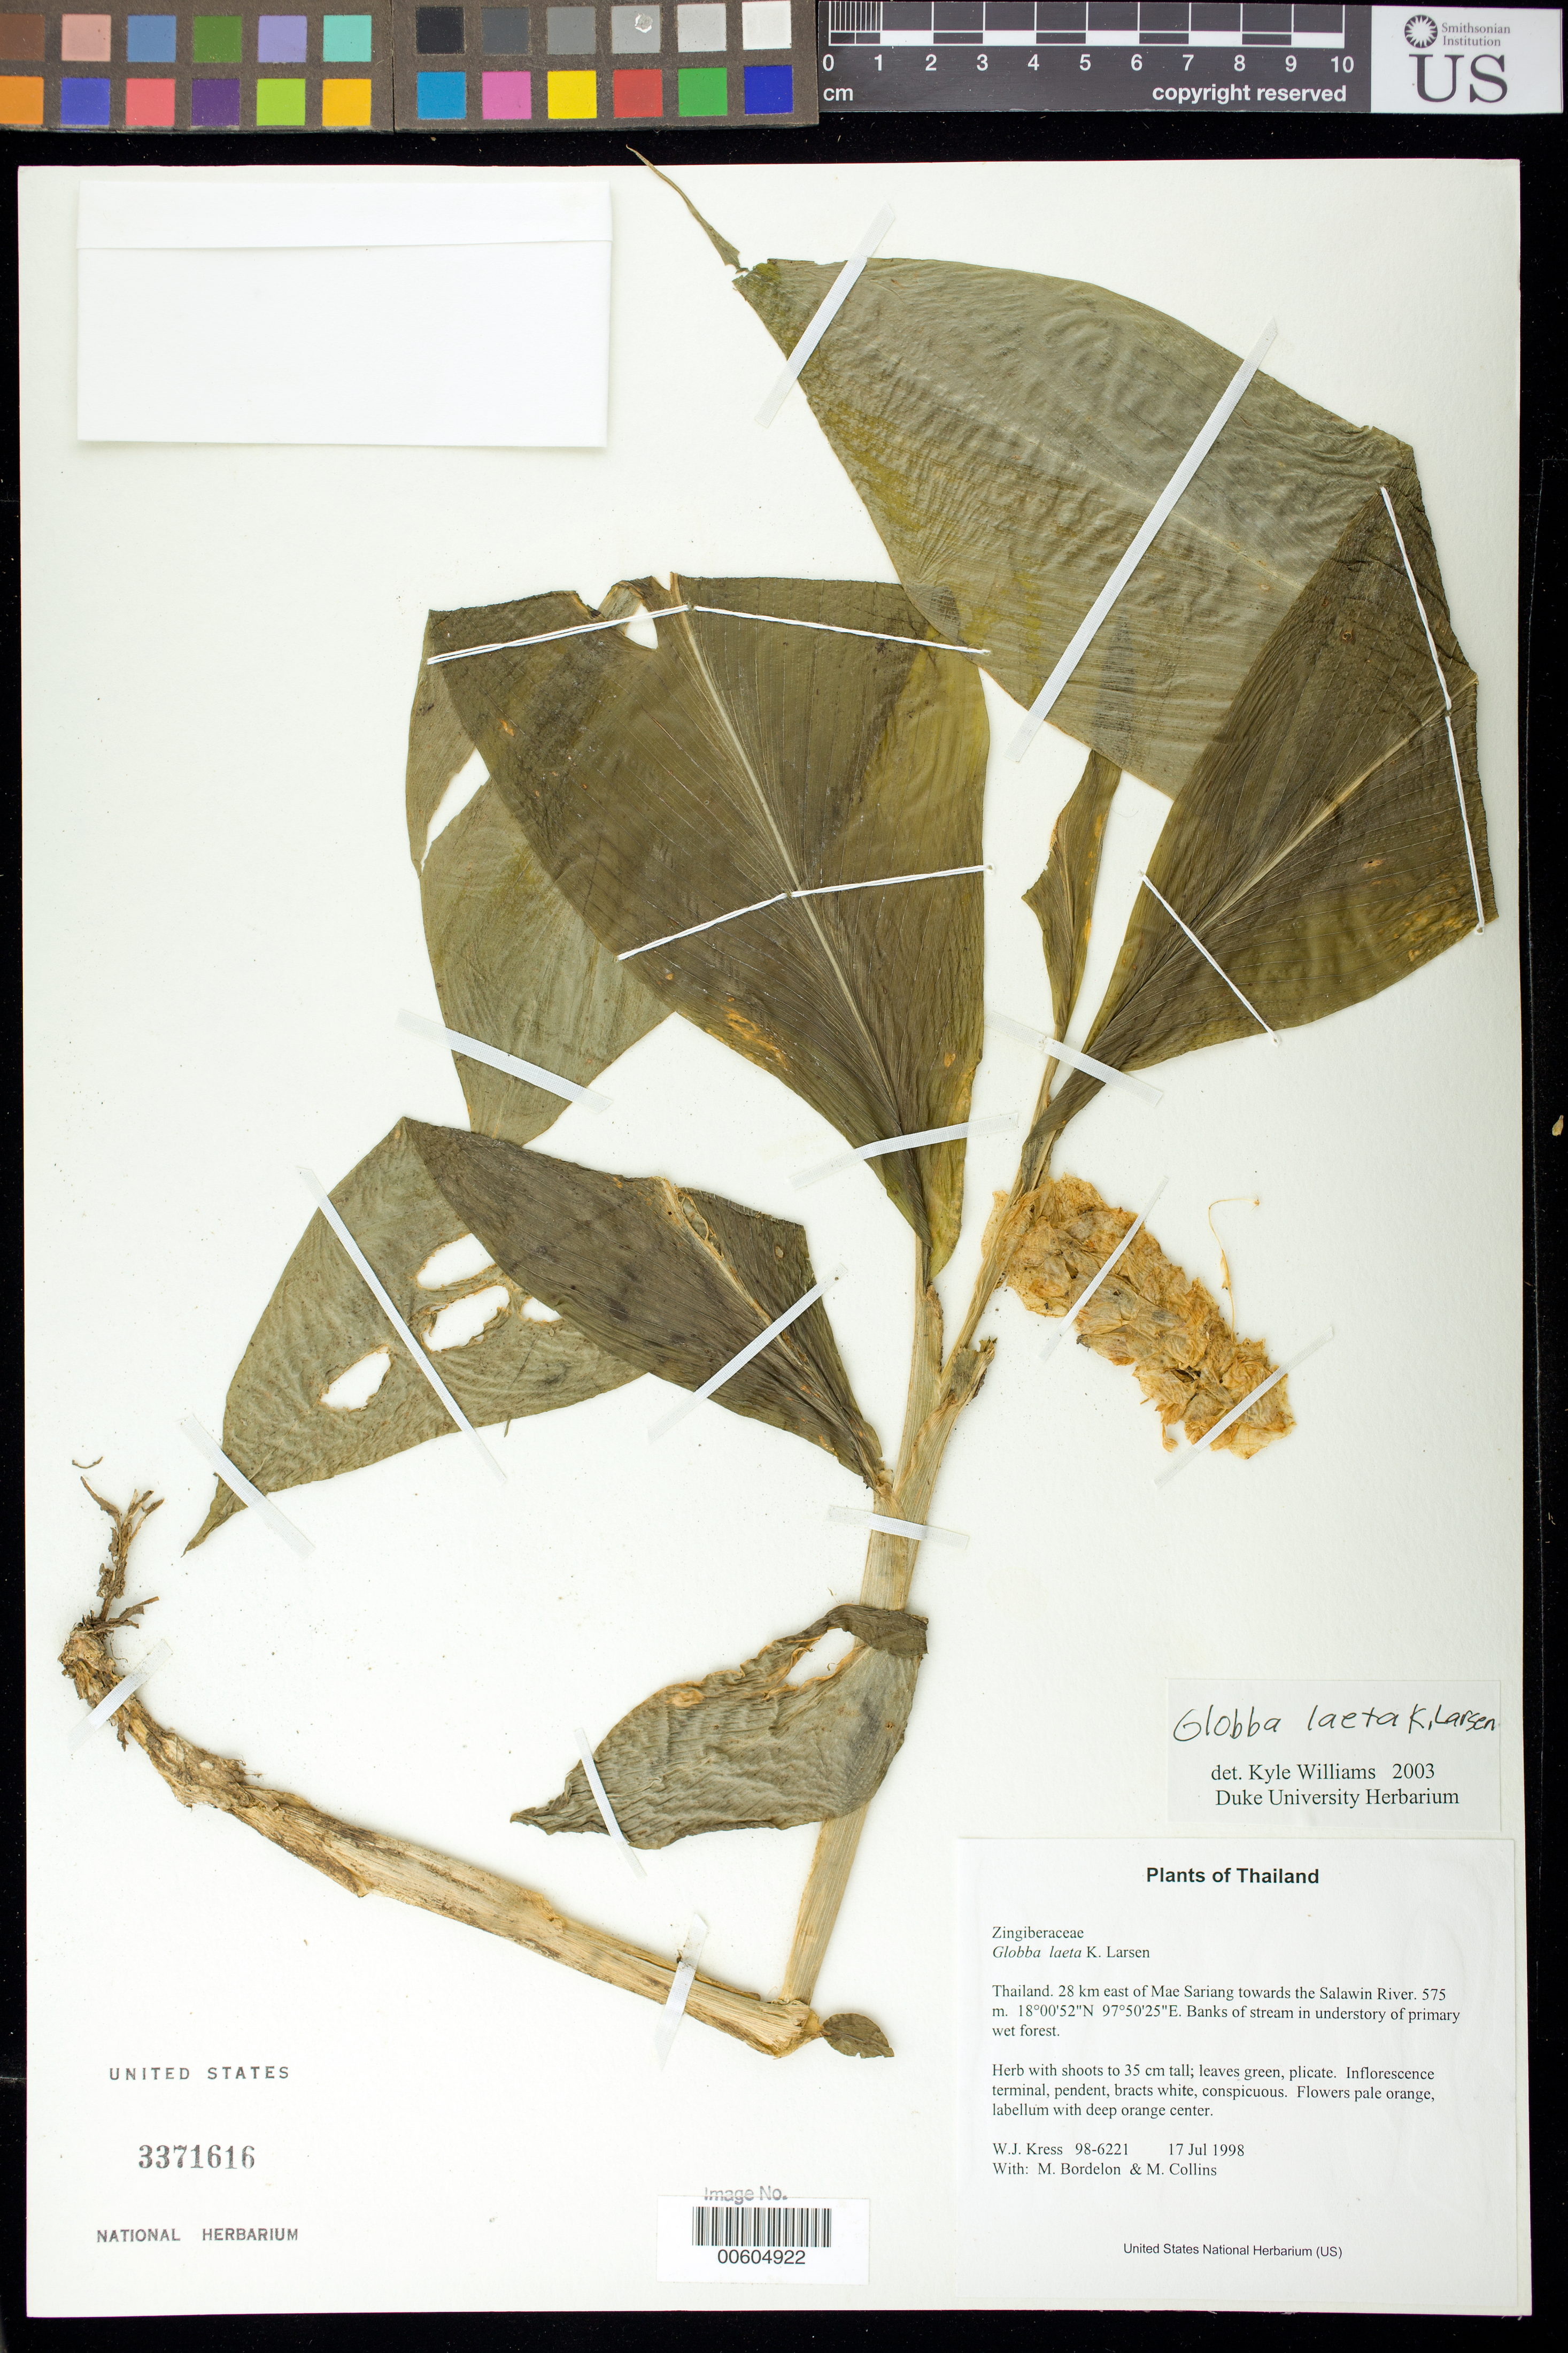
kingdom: Plantae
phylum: Tracheophyta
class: Liliopsida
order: Zingiberales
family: Zingiberaceae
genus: Globba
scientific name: Globba laeta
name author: K. Larsen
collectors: W. J. Kress, M. Bordelon & M. Collins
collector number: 98-6221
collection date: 1998-07-17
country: Thailand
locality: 28 km east of Mae Sariang towards the Salawin River.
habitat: Banks of stream in understory of primary wet forest.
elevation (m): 575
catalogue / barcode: US 3371616